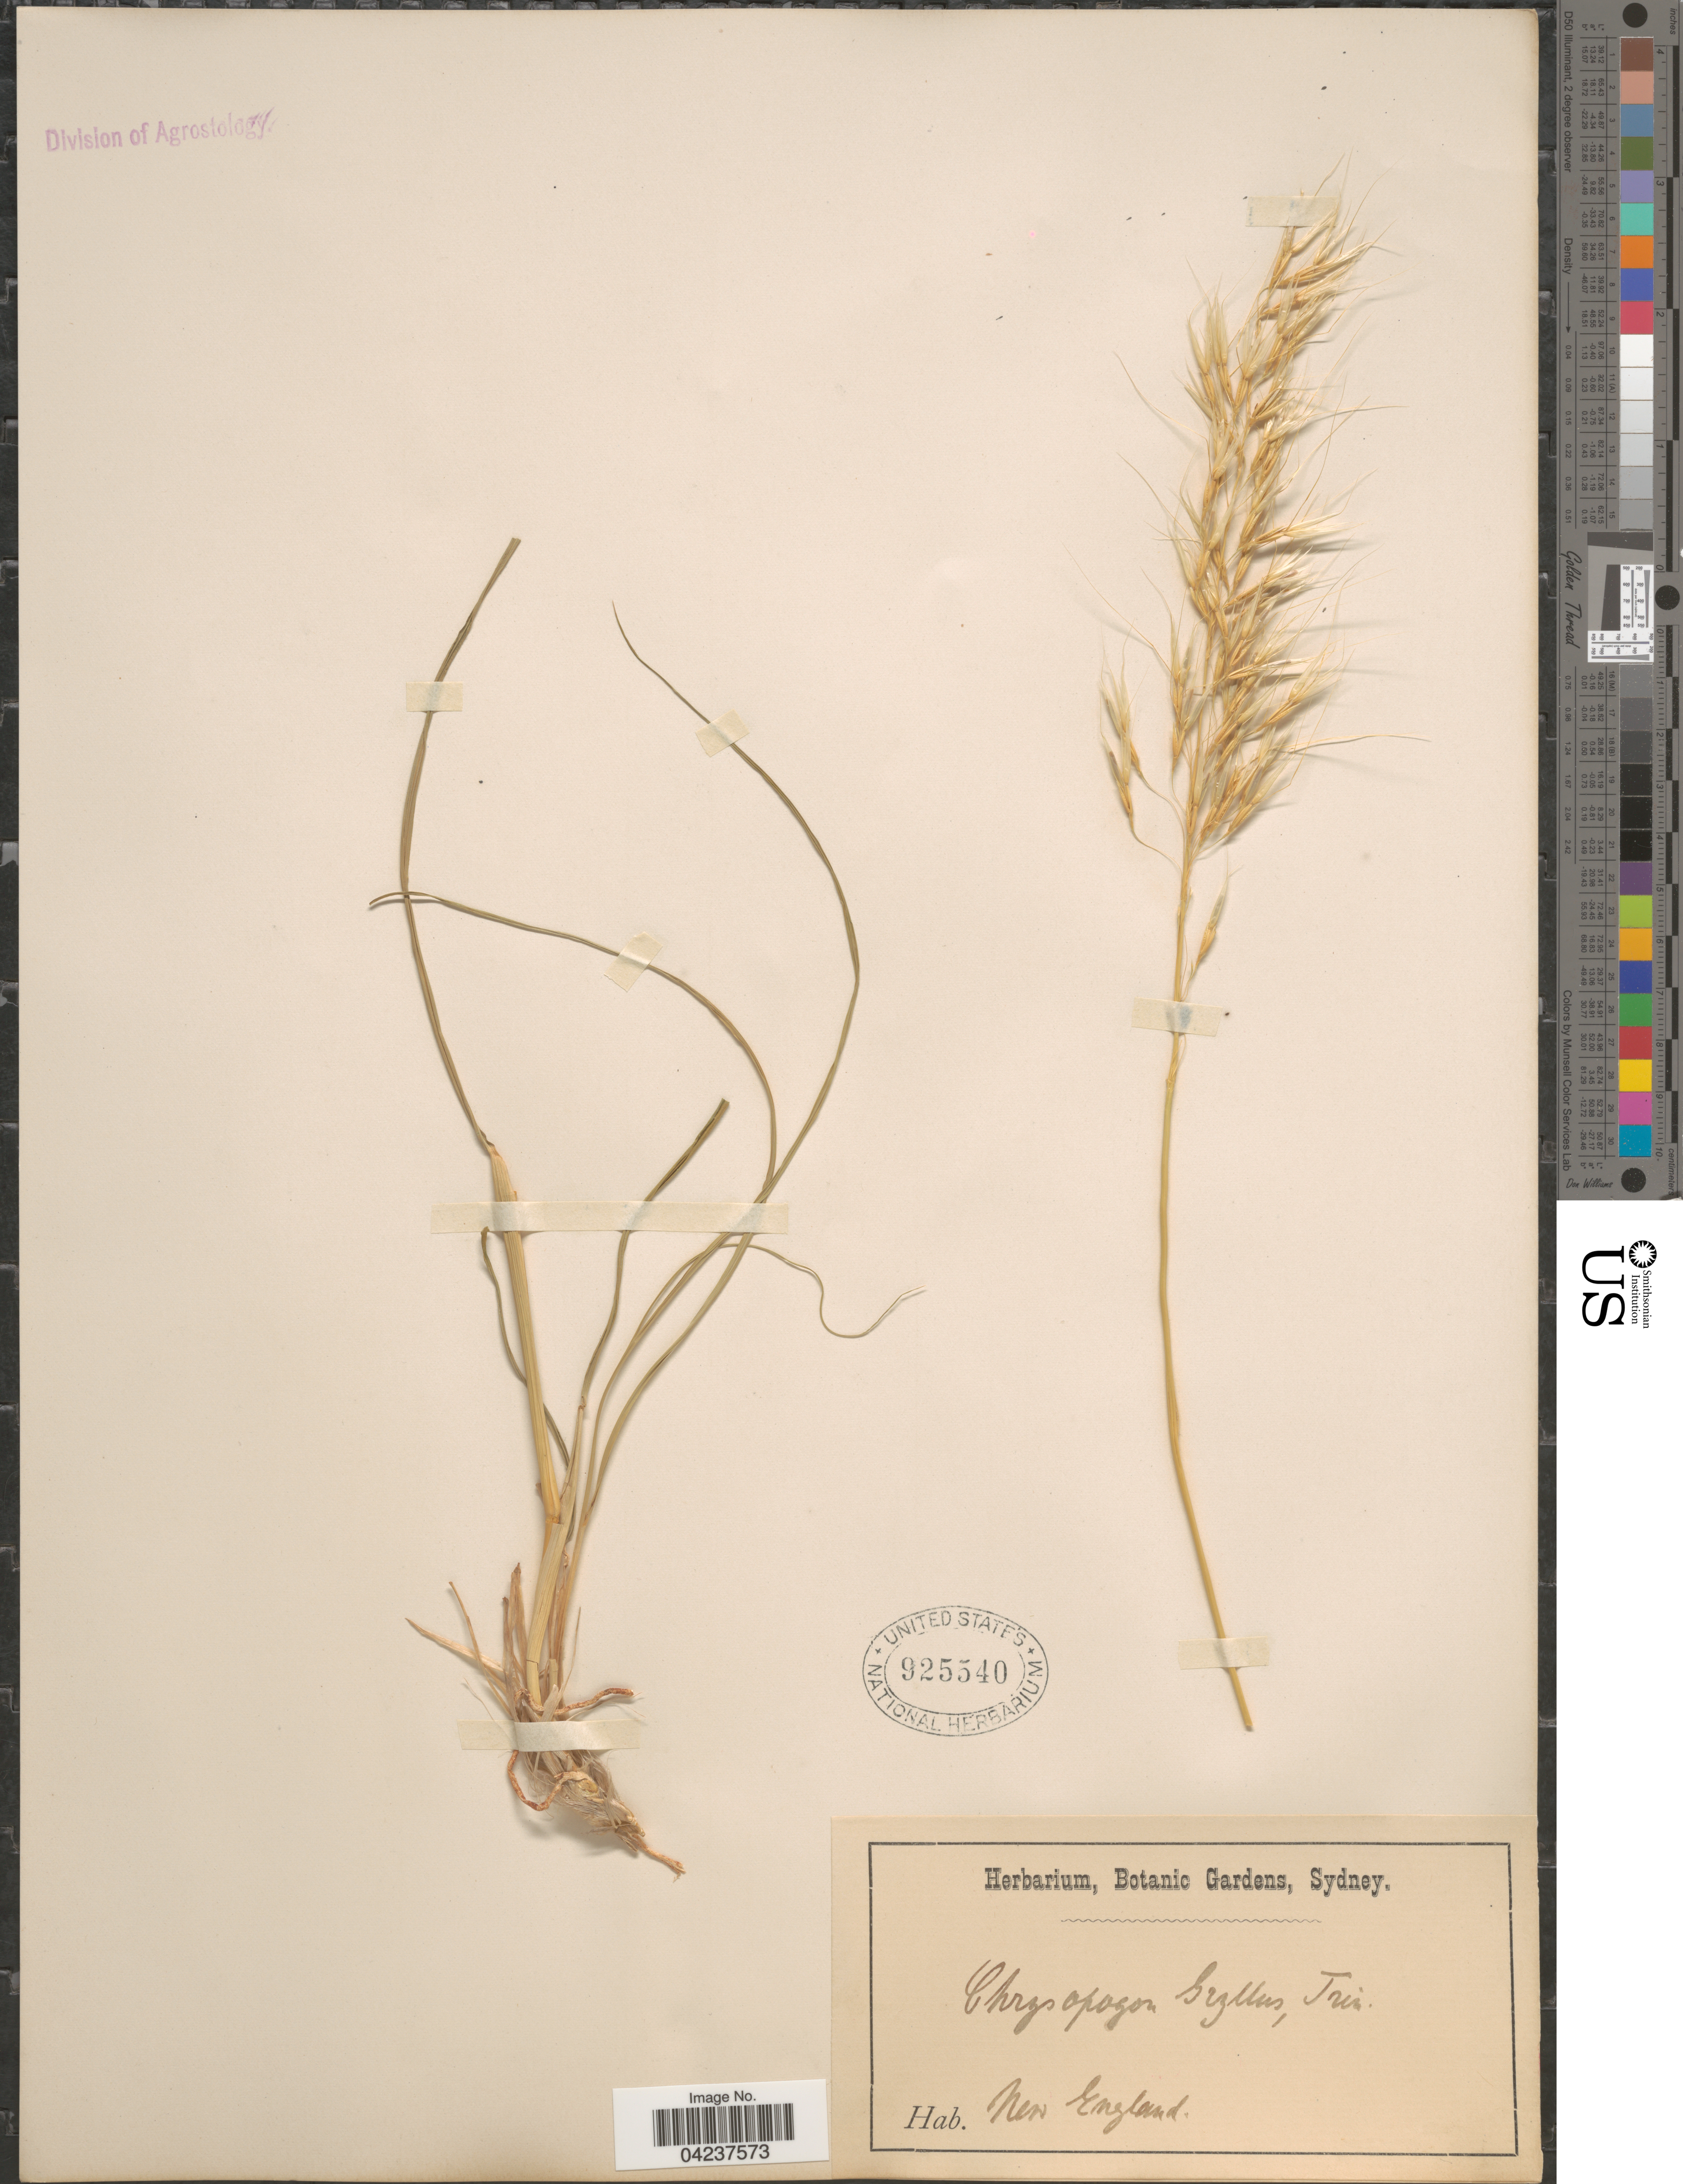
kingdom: Plantae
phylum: Tracheophyta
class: Liliopsida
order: Poales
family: Poaceae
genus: Chrysopogon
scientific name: Chrysopogon gryllus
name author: (L.) Trin.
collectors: ex Herb. Bot. Gard. Sydney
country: Australia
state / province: New South Wales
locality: New England.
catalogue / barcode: US 925540